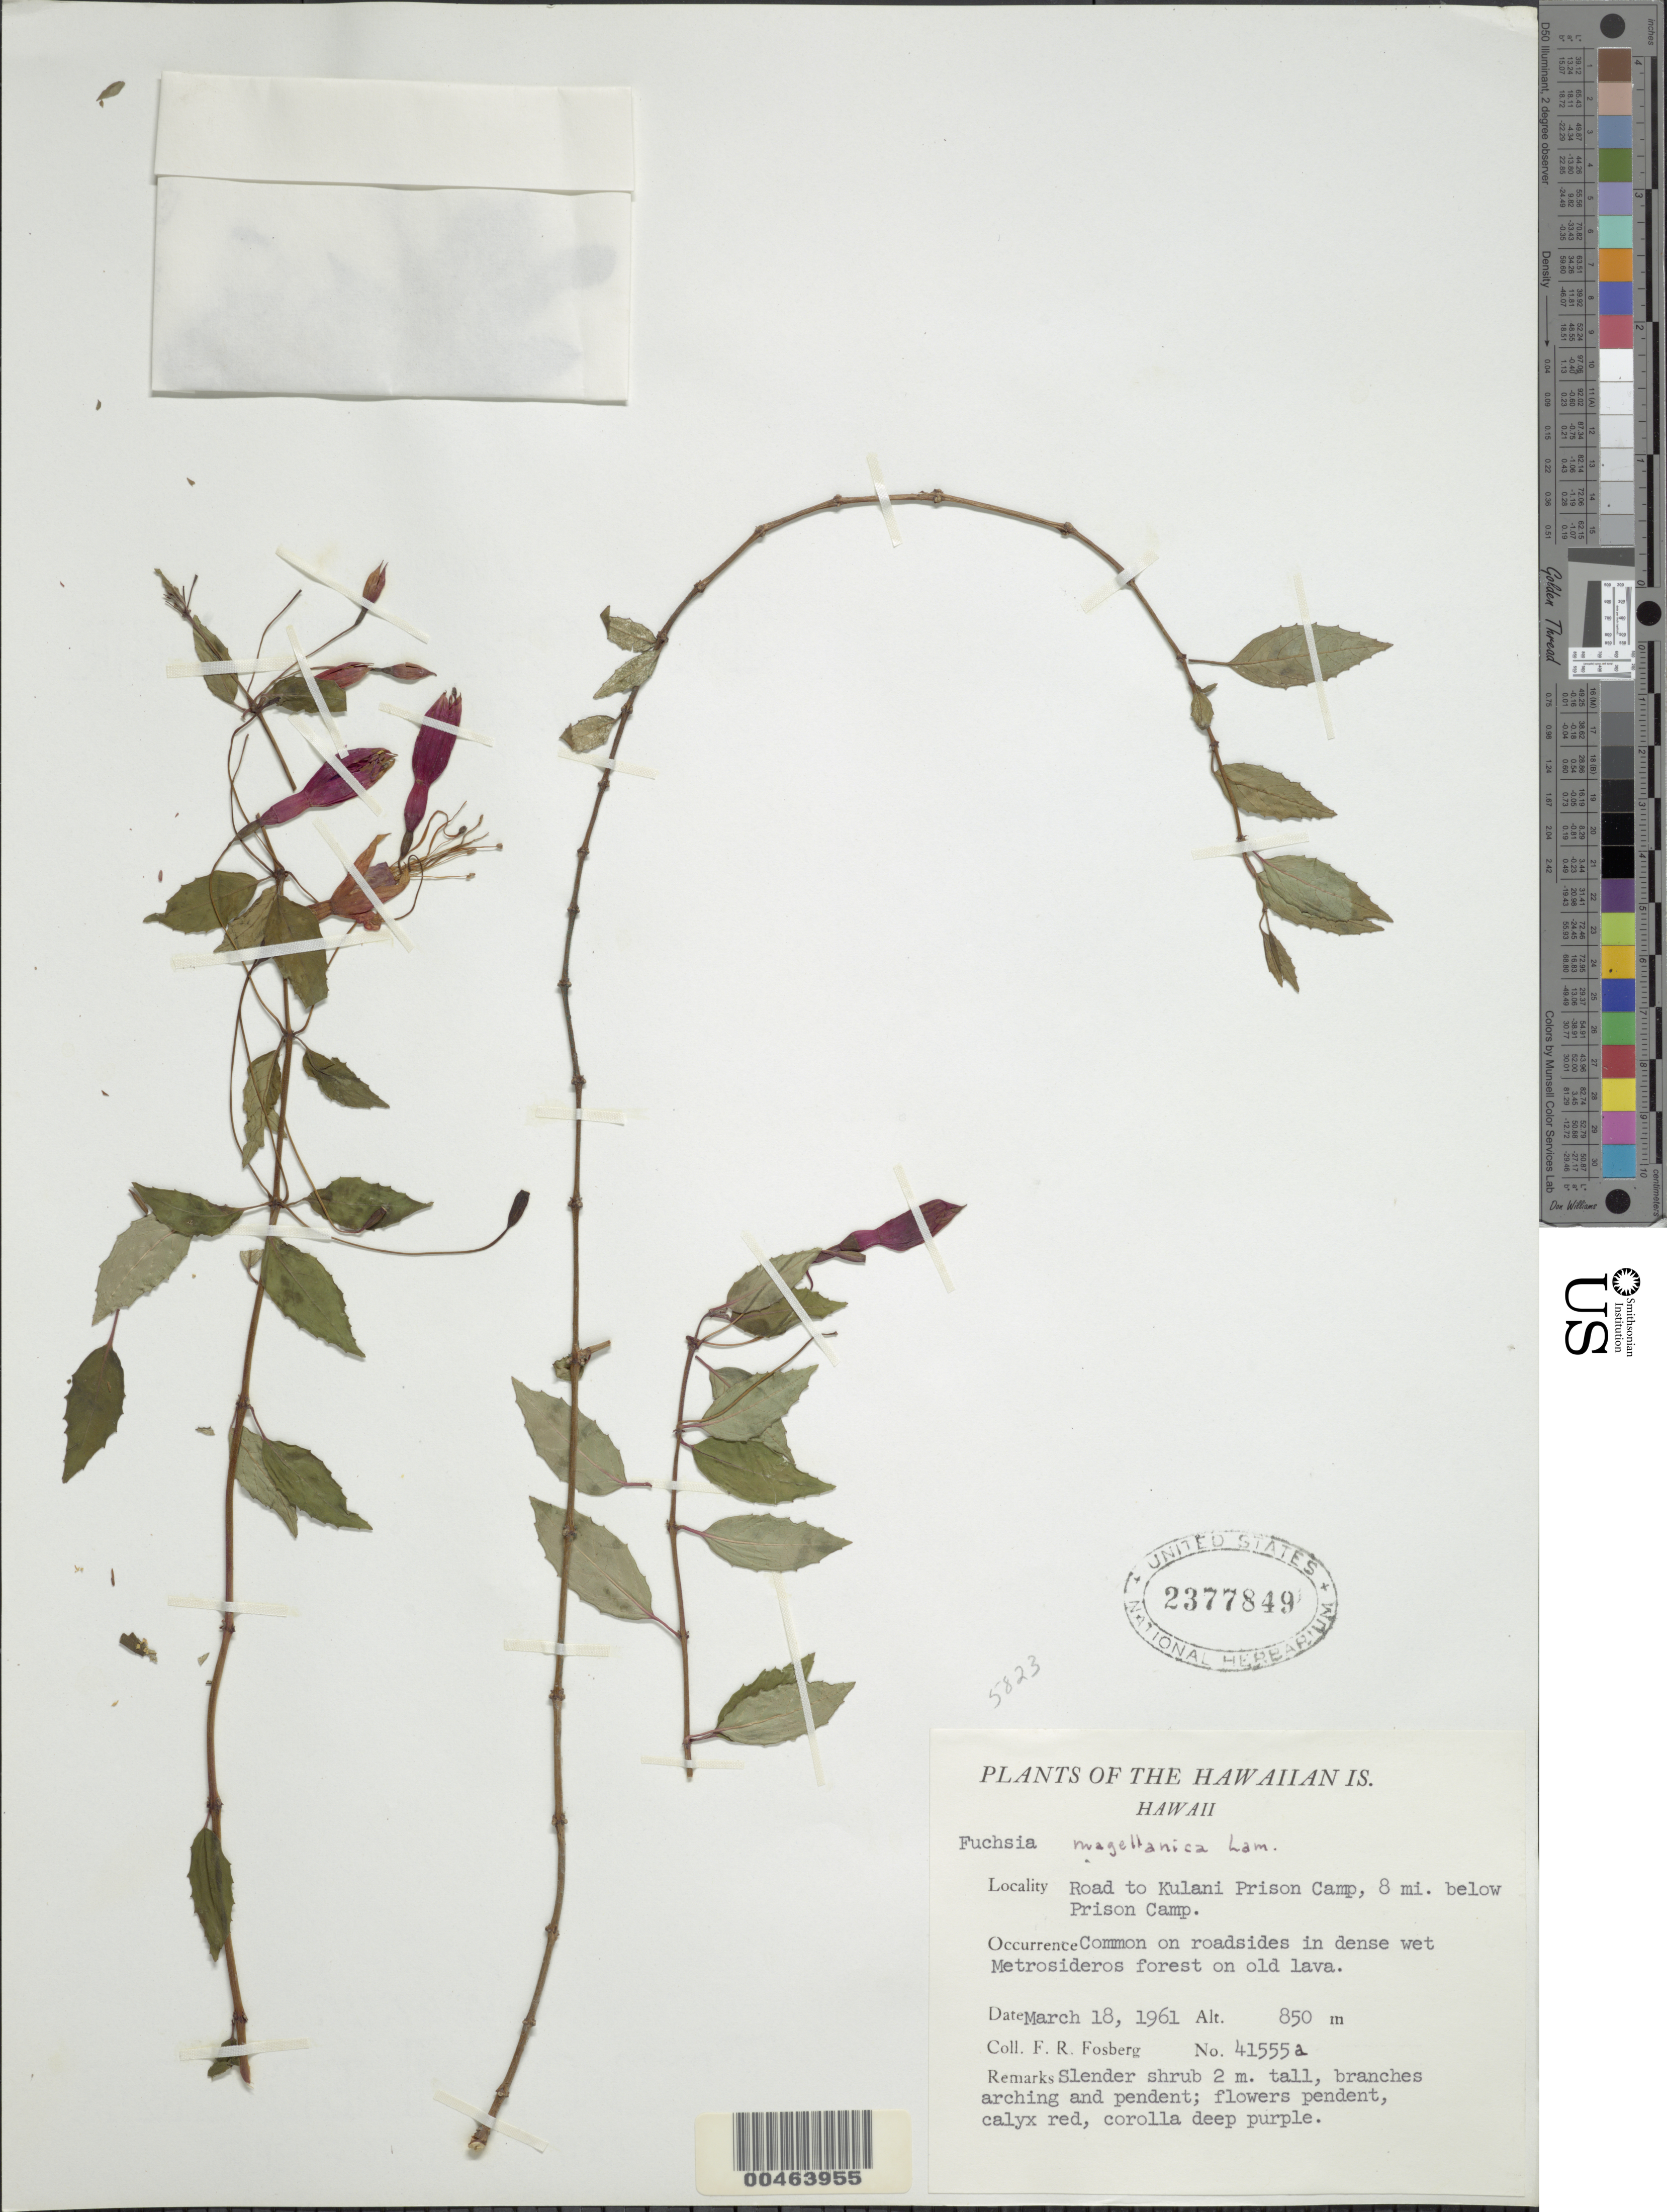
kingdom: Plantae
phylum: Tracheophyta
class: Magnoliopsida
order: Myrtales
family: Onagraceae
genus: Fuchsia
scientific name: Fuchsia magellanica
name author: Lam.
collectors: F. R. Fosberg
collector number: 41555a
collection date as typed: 18 Mar 1961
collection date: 1961-03-18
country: United States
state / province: Hawaii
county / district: Hawaii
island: Hawaii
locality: Road to Kulani Prison Camp, 8 mi. below Prison Camp.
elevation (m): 850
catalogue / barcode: US 2377849